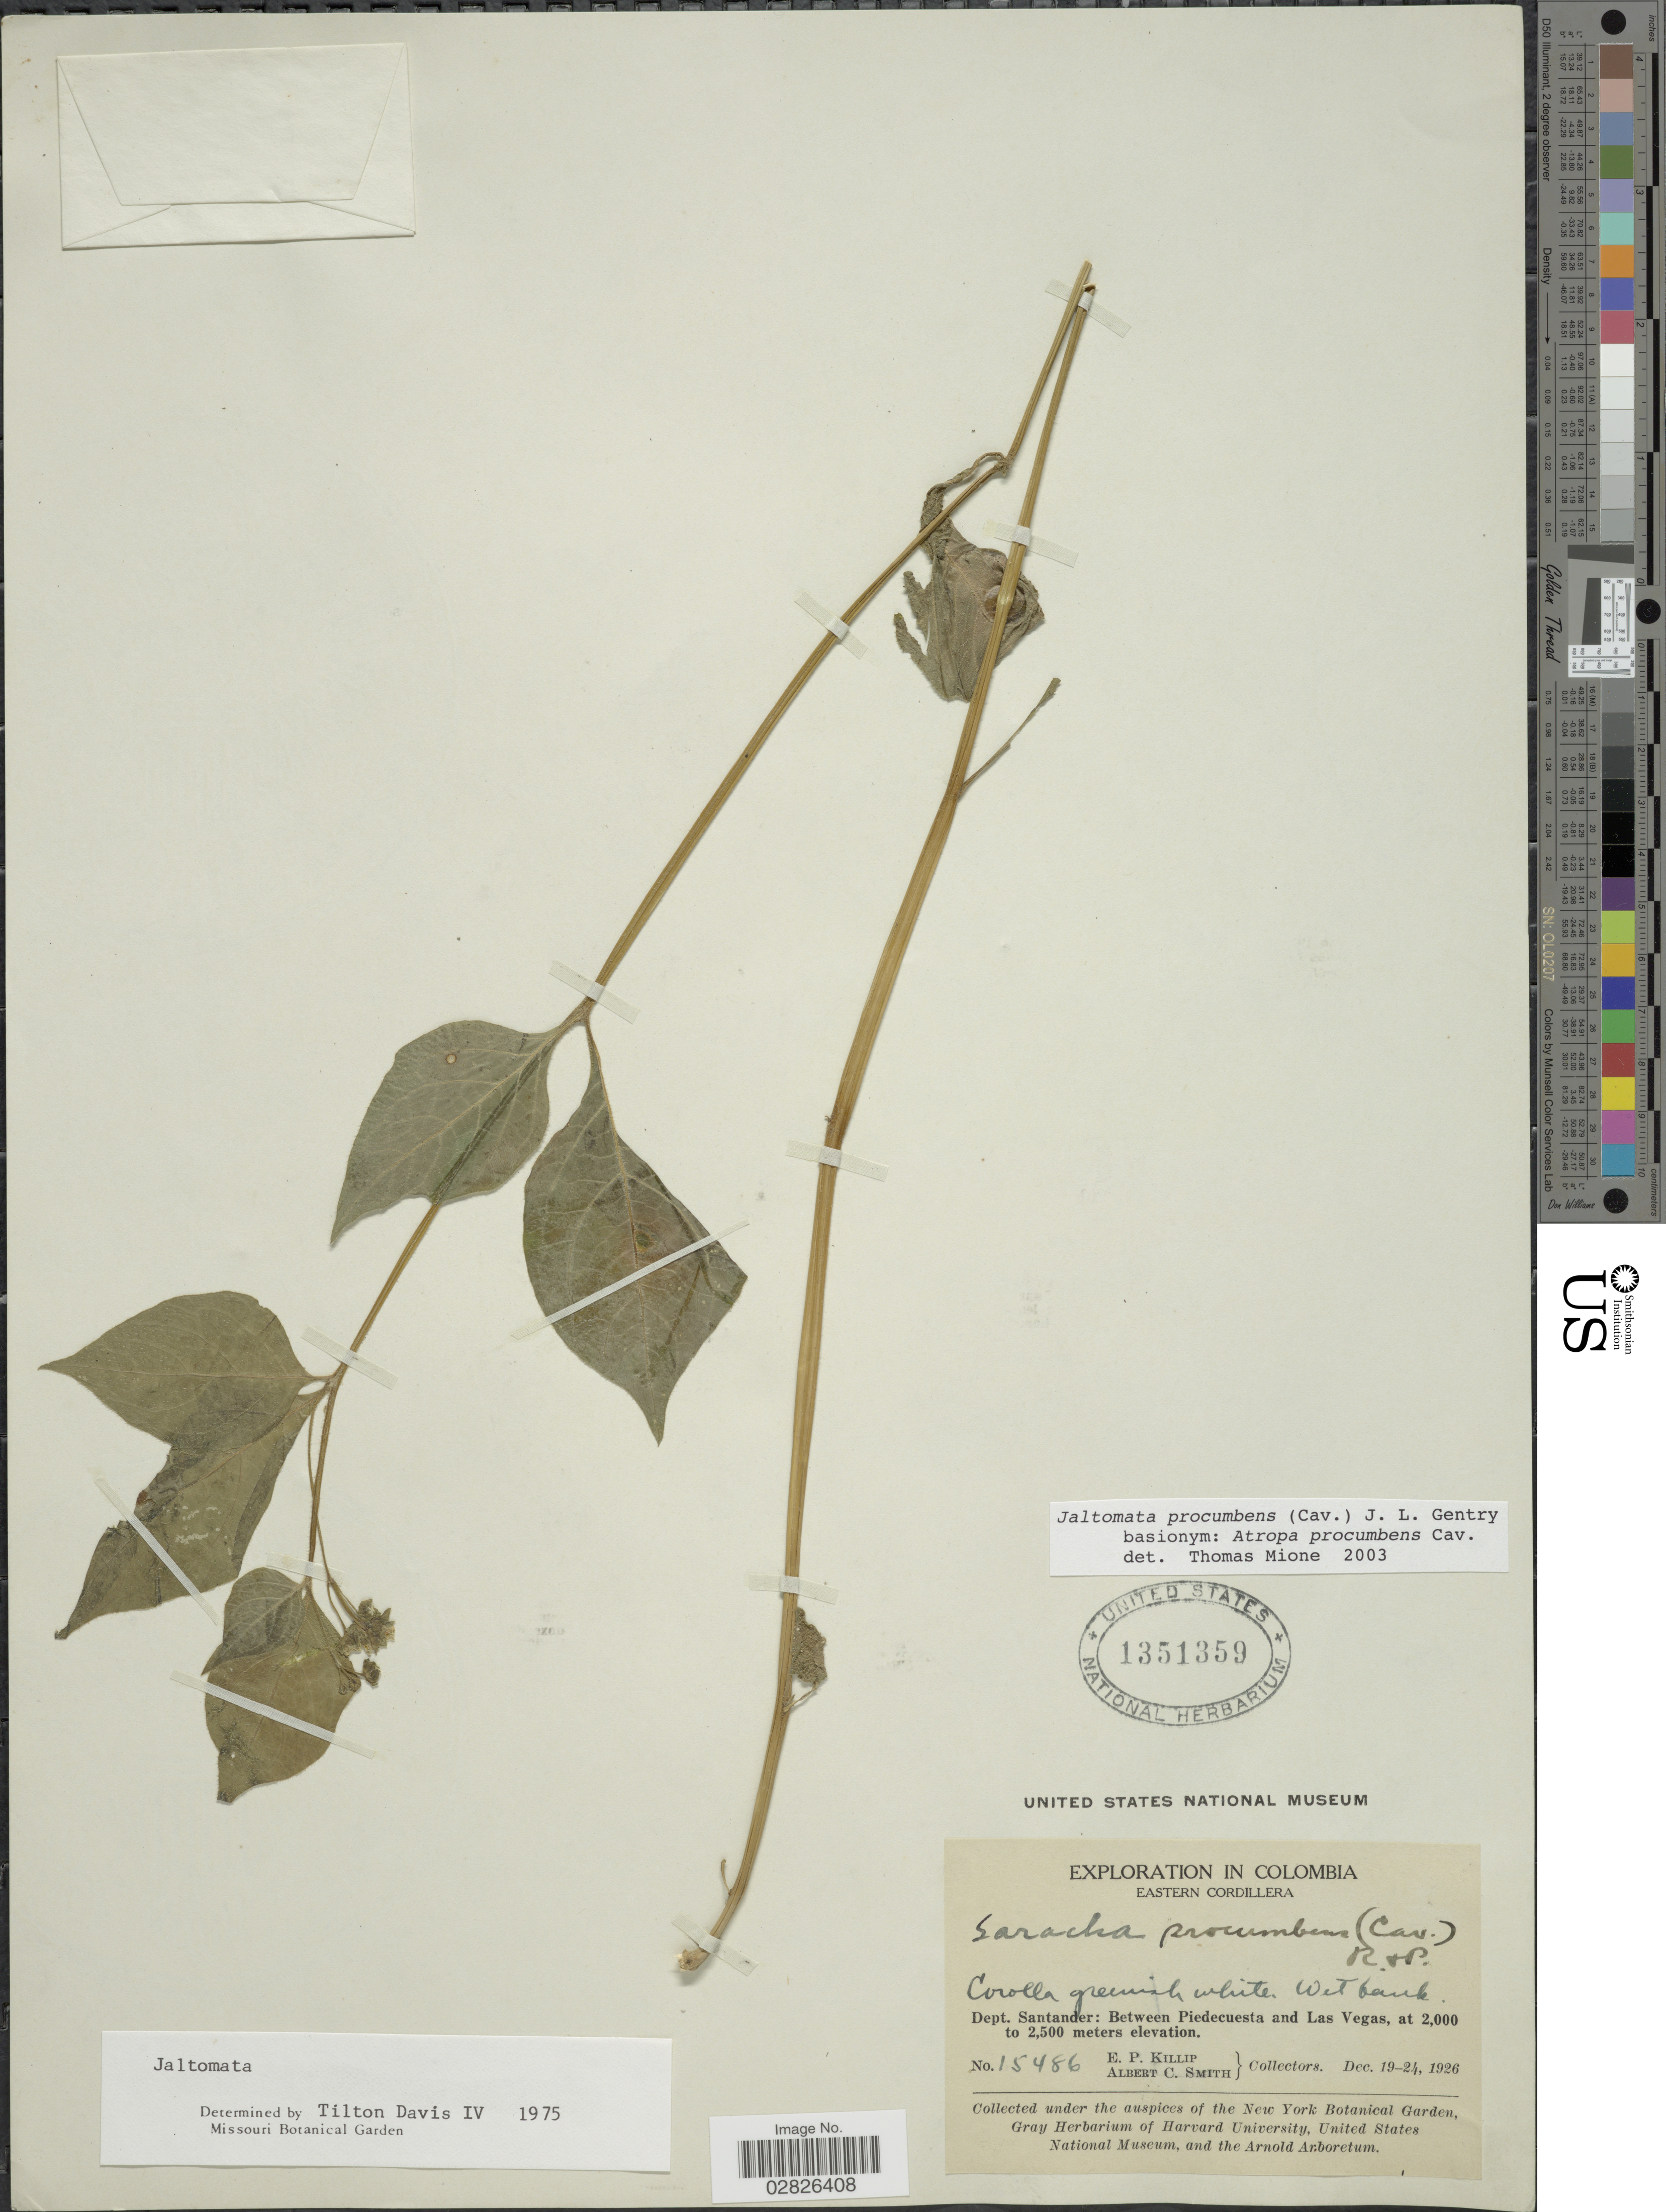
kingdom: Plantae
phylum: Tracheophyta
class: Magnoliopsida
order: Solanales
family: Solanaceae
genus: Jaltomata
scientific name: Jaltomata procumbens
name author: (Cav.) J.L. Gentry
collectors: E. P. Killip & A. C. Smith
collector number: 15486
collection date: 1926-12-19/1926-12-24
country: Colombia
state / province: Santander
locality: Eastern Cordillera, Dept. Santander, between Piedecuesta and Las Vegas.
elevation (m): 2000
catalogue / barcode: US 1351359